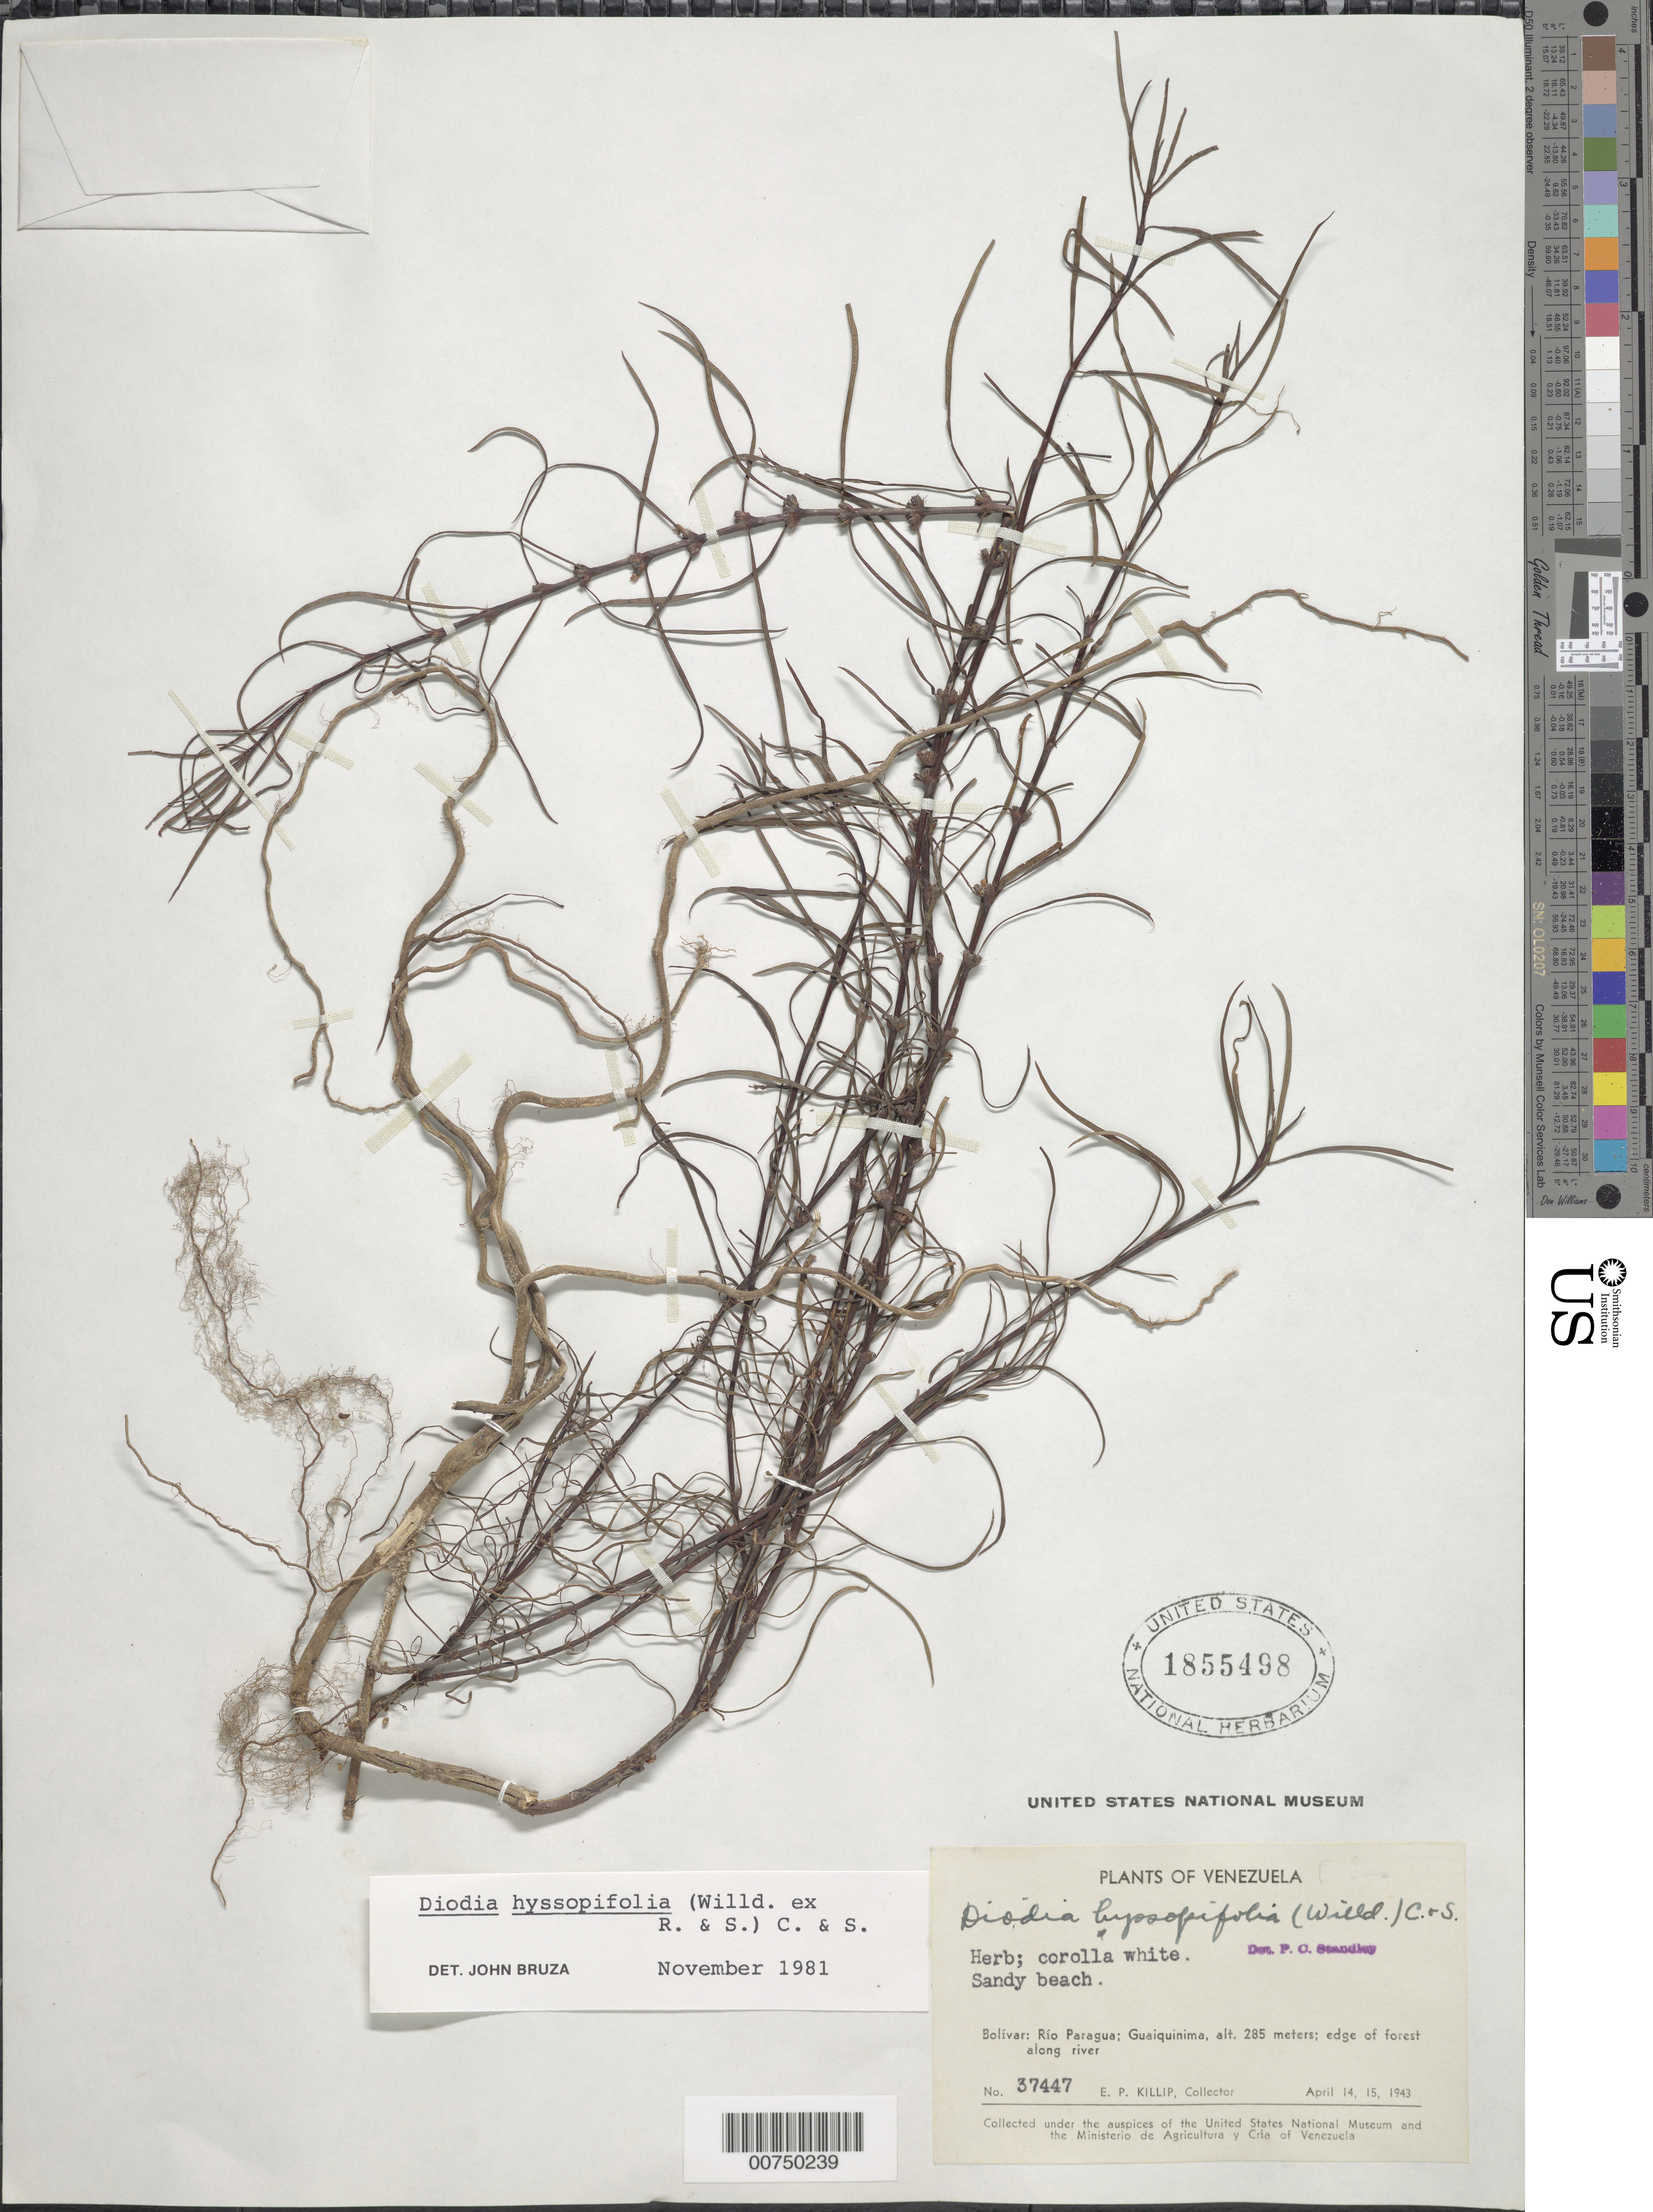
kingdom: Plantae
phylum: Tracheophyta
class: Magnoliopsida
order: Gentianales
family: Rubiaceae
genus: Diodia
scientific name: Diodia hyssopifolia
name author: (Willd. ex Roem. & Schult.) Cham. & Schltdl.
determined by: Bruza, J.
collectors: E. P. Killip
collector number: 37447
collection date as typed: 14-Apr-43 to 15-Apr-43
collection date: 1943-04-14/1943-04-15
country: Venezuela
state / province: Bolívar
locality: Guaiquinima, Río Paragua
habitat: Sandy beach; edge of forest along river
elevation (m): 285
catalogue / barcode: US 1855498